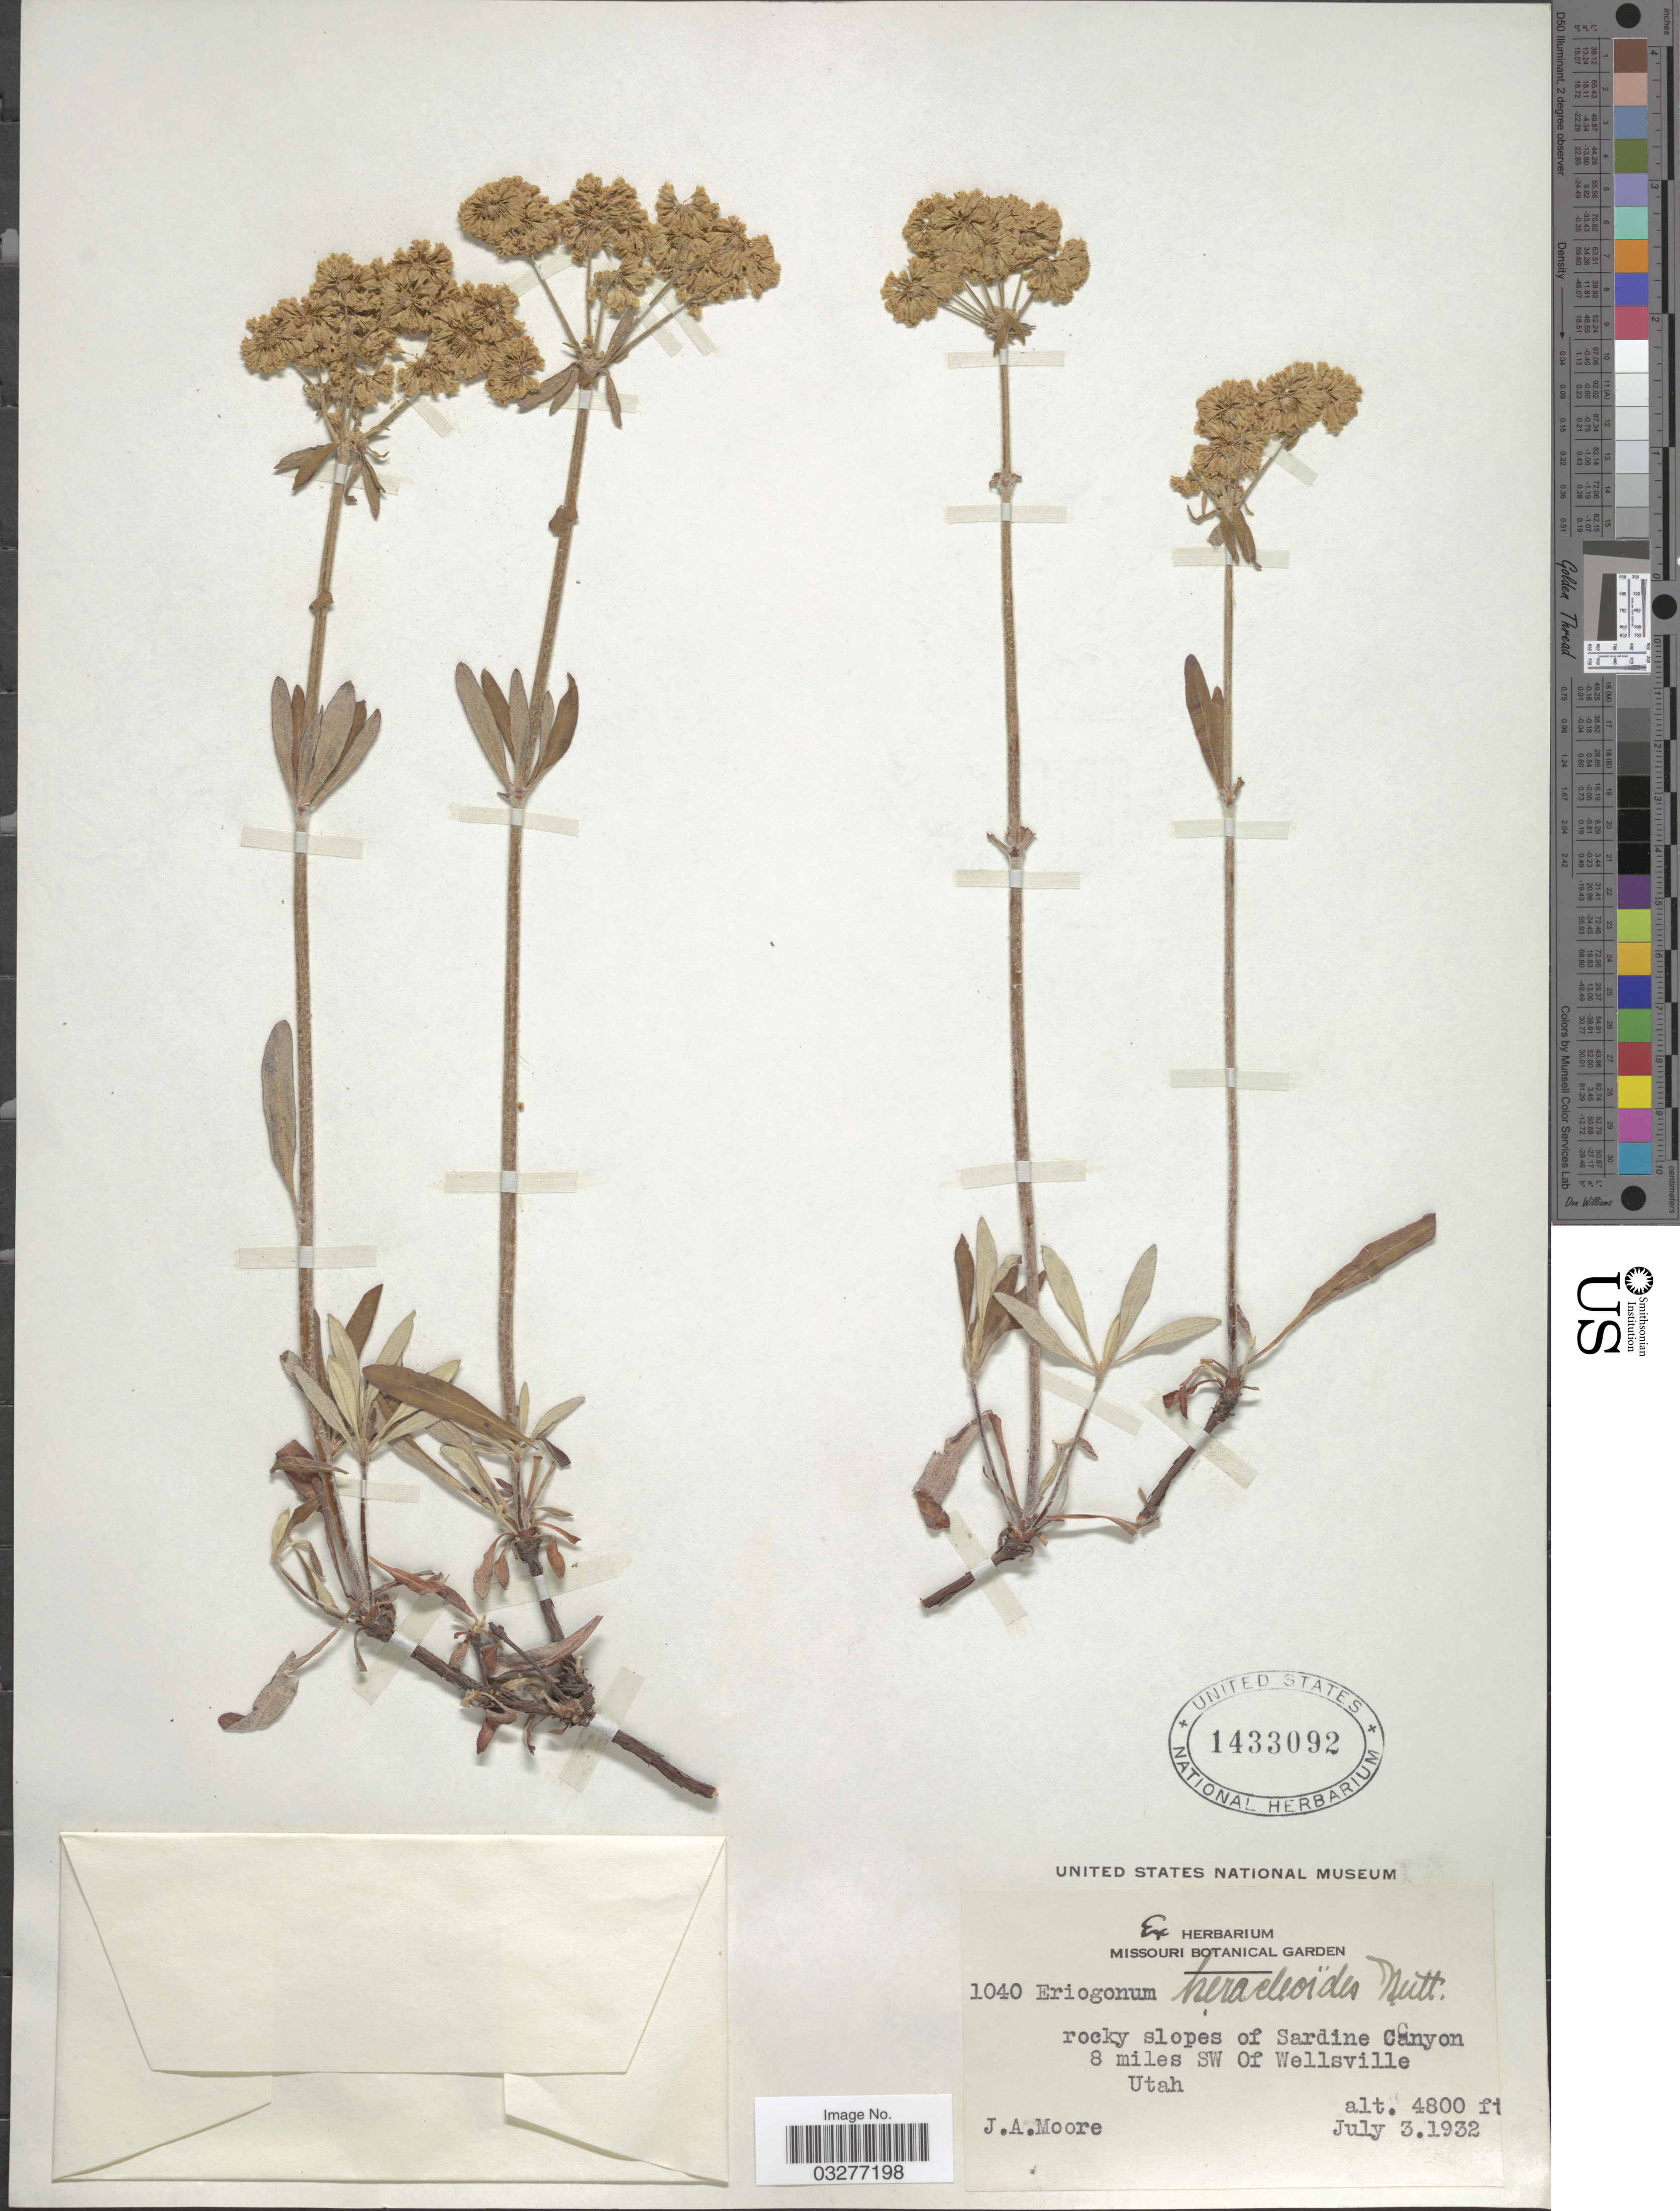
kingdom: Plantae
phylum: Tracheophyta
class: Magnoliopsida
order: Caryophyllales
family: Polygonaceae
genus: Eriogonum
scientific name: Eriogonum heracleoides var. heracleoides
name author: Nutt.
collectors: J. A. Moore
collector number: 1040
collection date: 1932-07-03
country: United States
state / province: Utah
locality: Sardine Canyon 8 miles SW of Wellsville.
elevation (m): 1463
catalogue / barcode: US 1433092